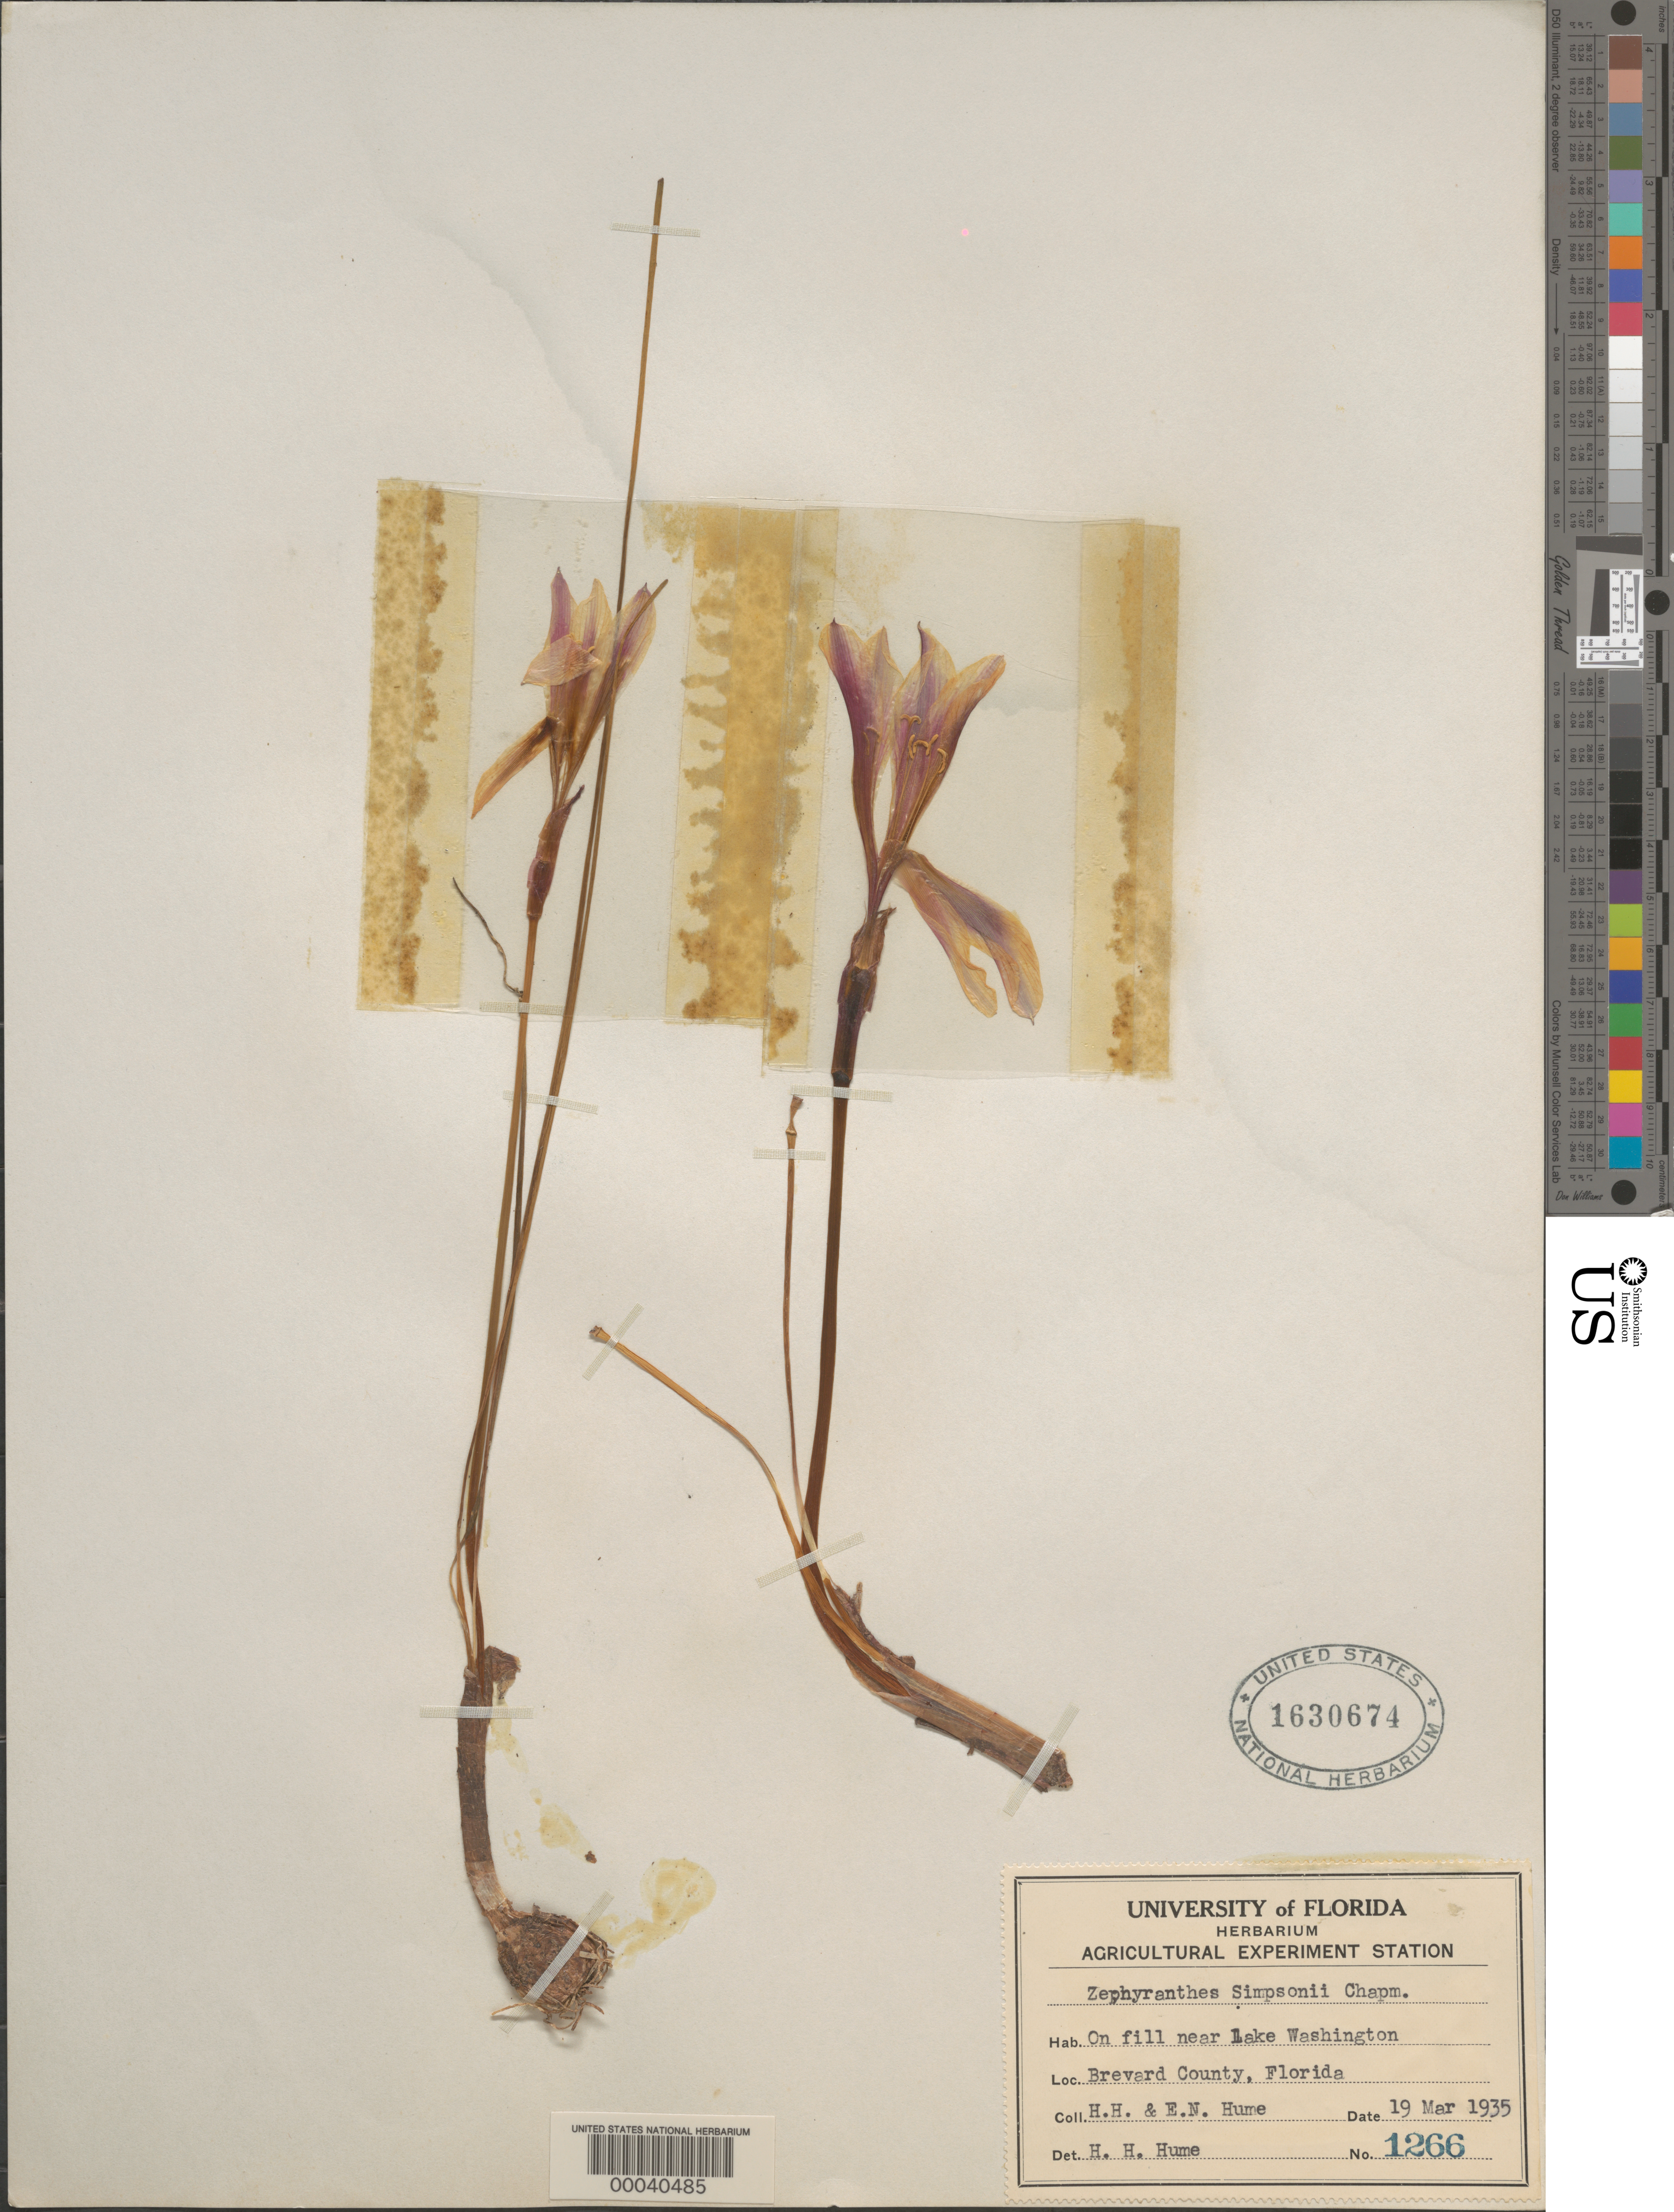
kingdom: Plantae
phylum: Tracheophyta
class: Liliopsida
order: Asparagales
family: Amaryllidaceae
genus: Zephyranthes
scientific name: Zephyranthes simpsonii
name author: Chapm.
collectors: H. Hume & E. Hume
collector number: Univ Of Fl Herb 1266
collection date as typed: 19 Mar 1935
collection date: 1935-03-19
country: United States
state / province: Florida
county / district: Brevard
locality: Near lake washington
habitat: On fill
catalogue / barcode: US 1630674